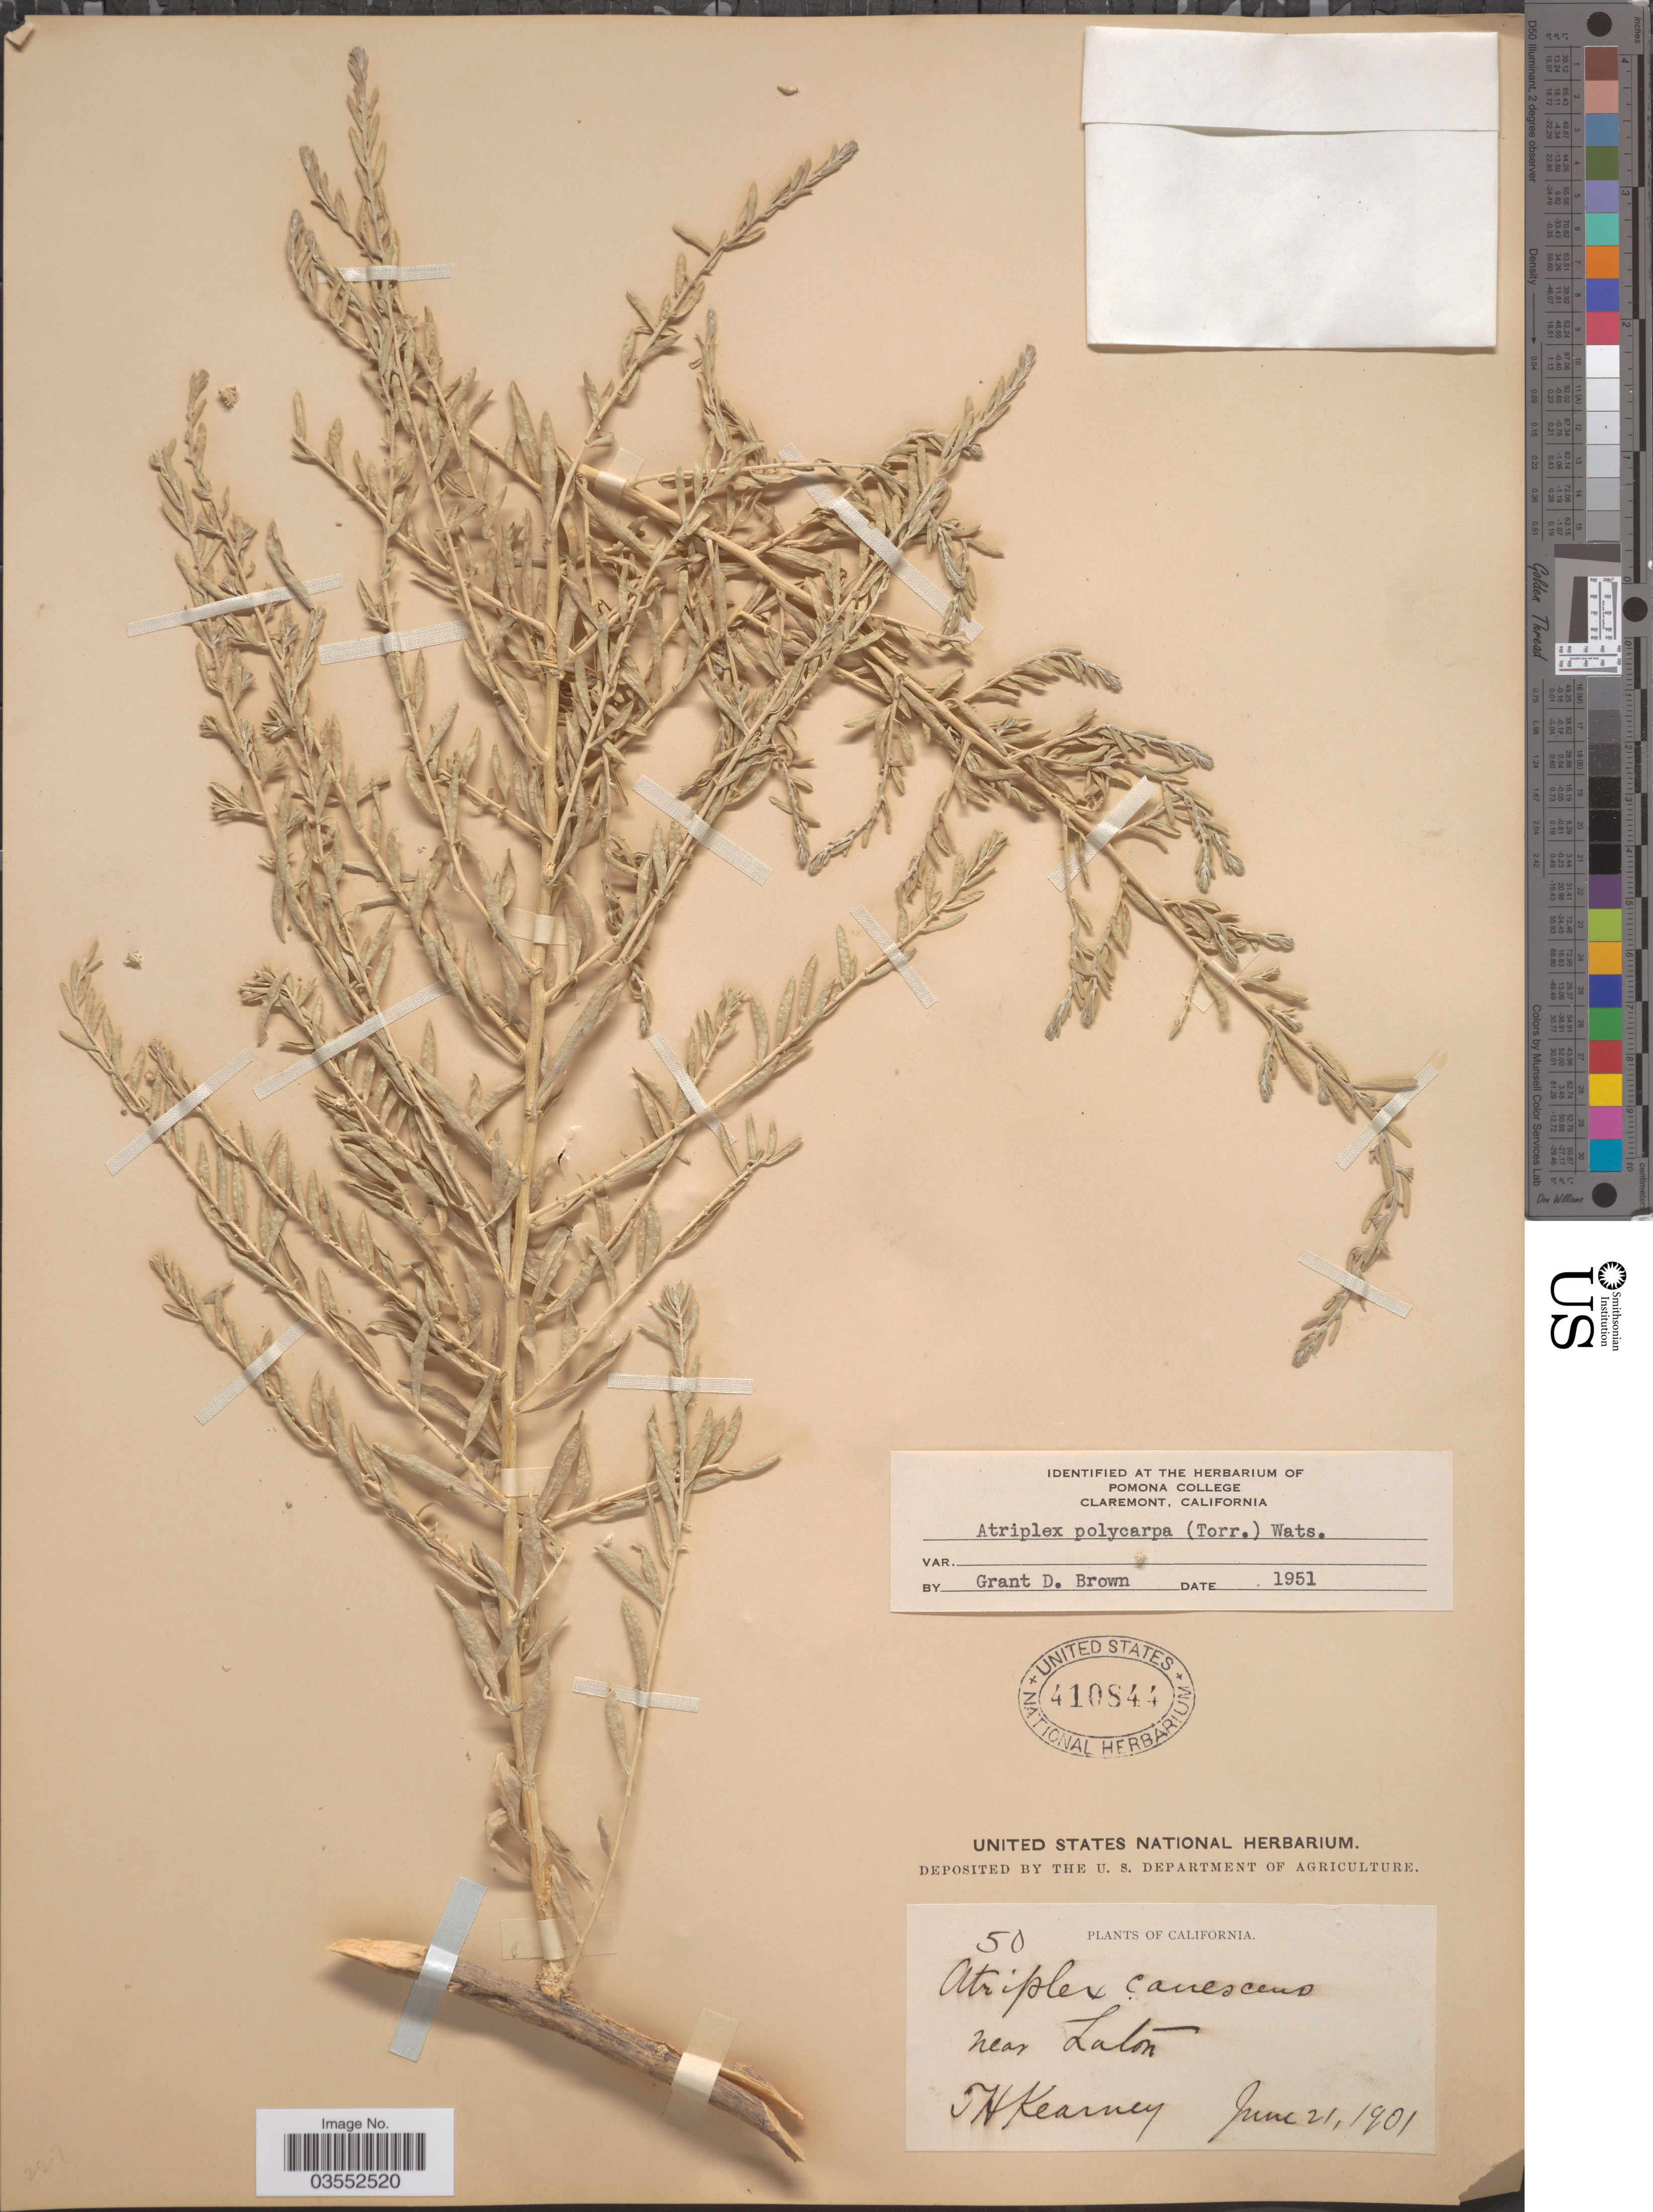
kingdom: Plantae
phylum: Tracheophyta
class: Magnoliopsida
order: Caryophyllales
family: Amaranthaceae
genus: Atriplex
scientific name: Atriplex polycarpa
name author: (Torr.) S. Watson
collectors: T. H. Kearney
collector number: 50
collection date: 1901-06-21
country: United States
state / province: California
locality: Near Laton.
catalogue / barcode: US 410844